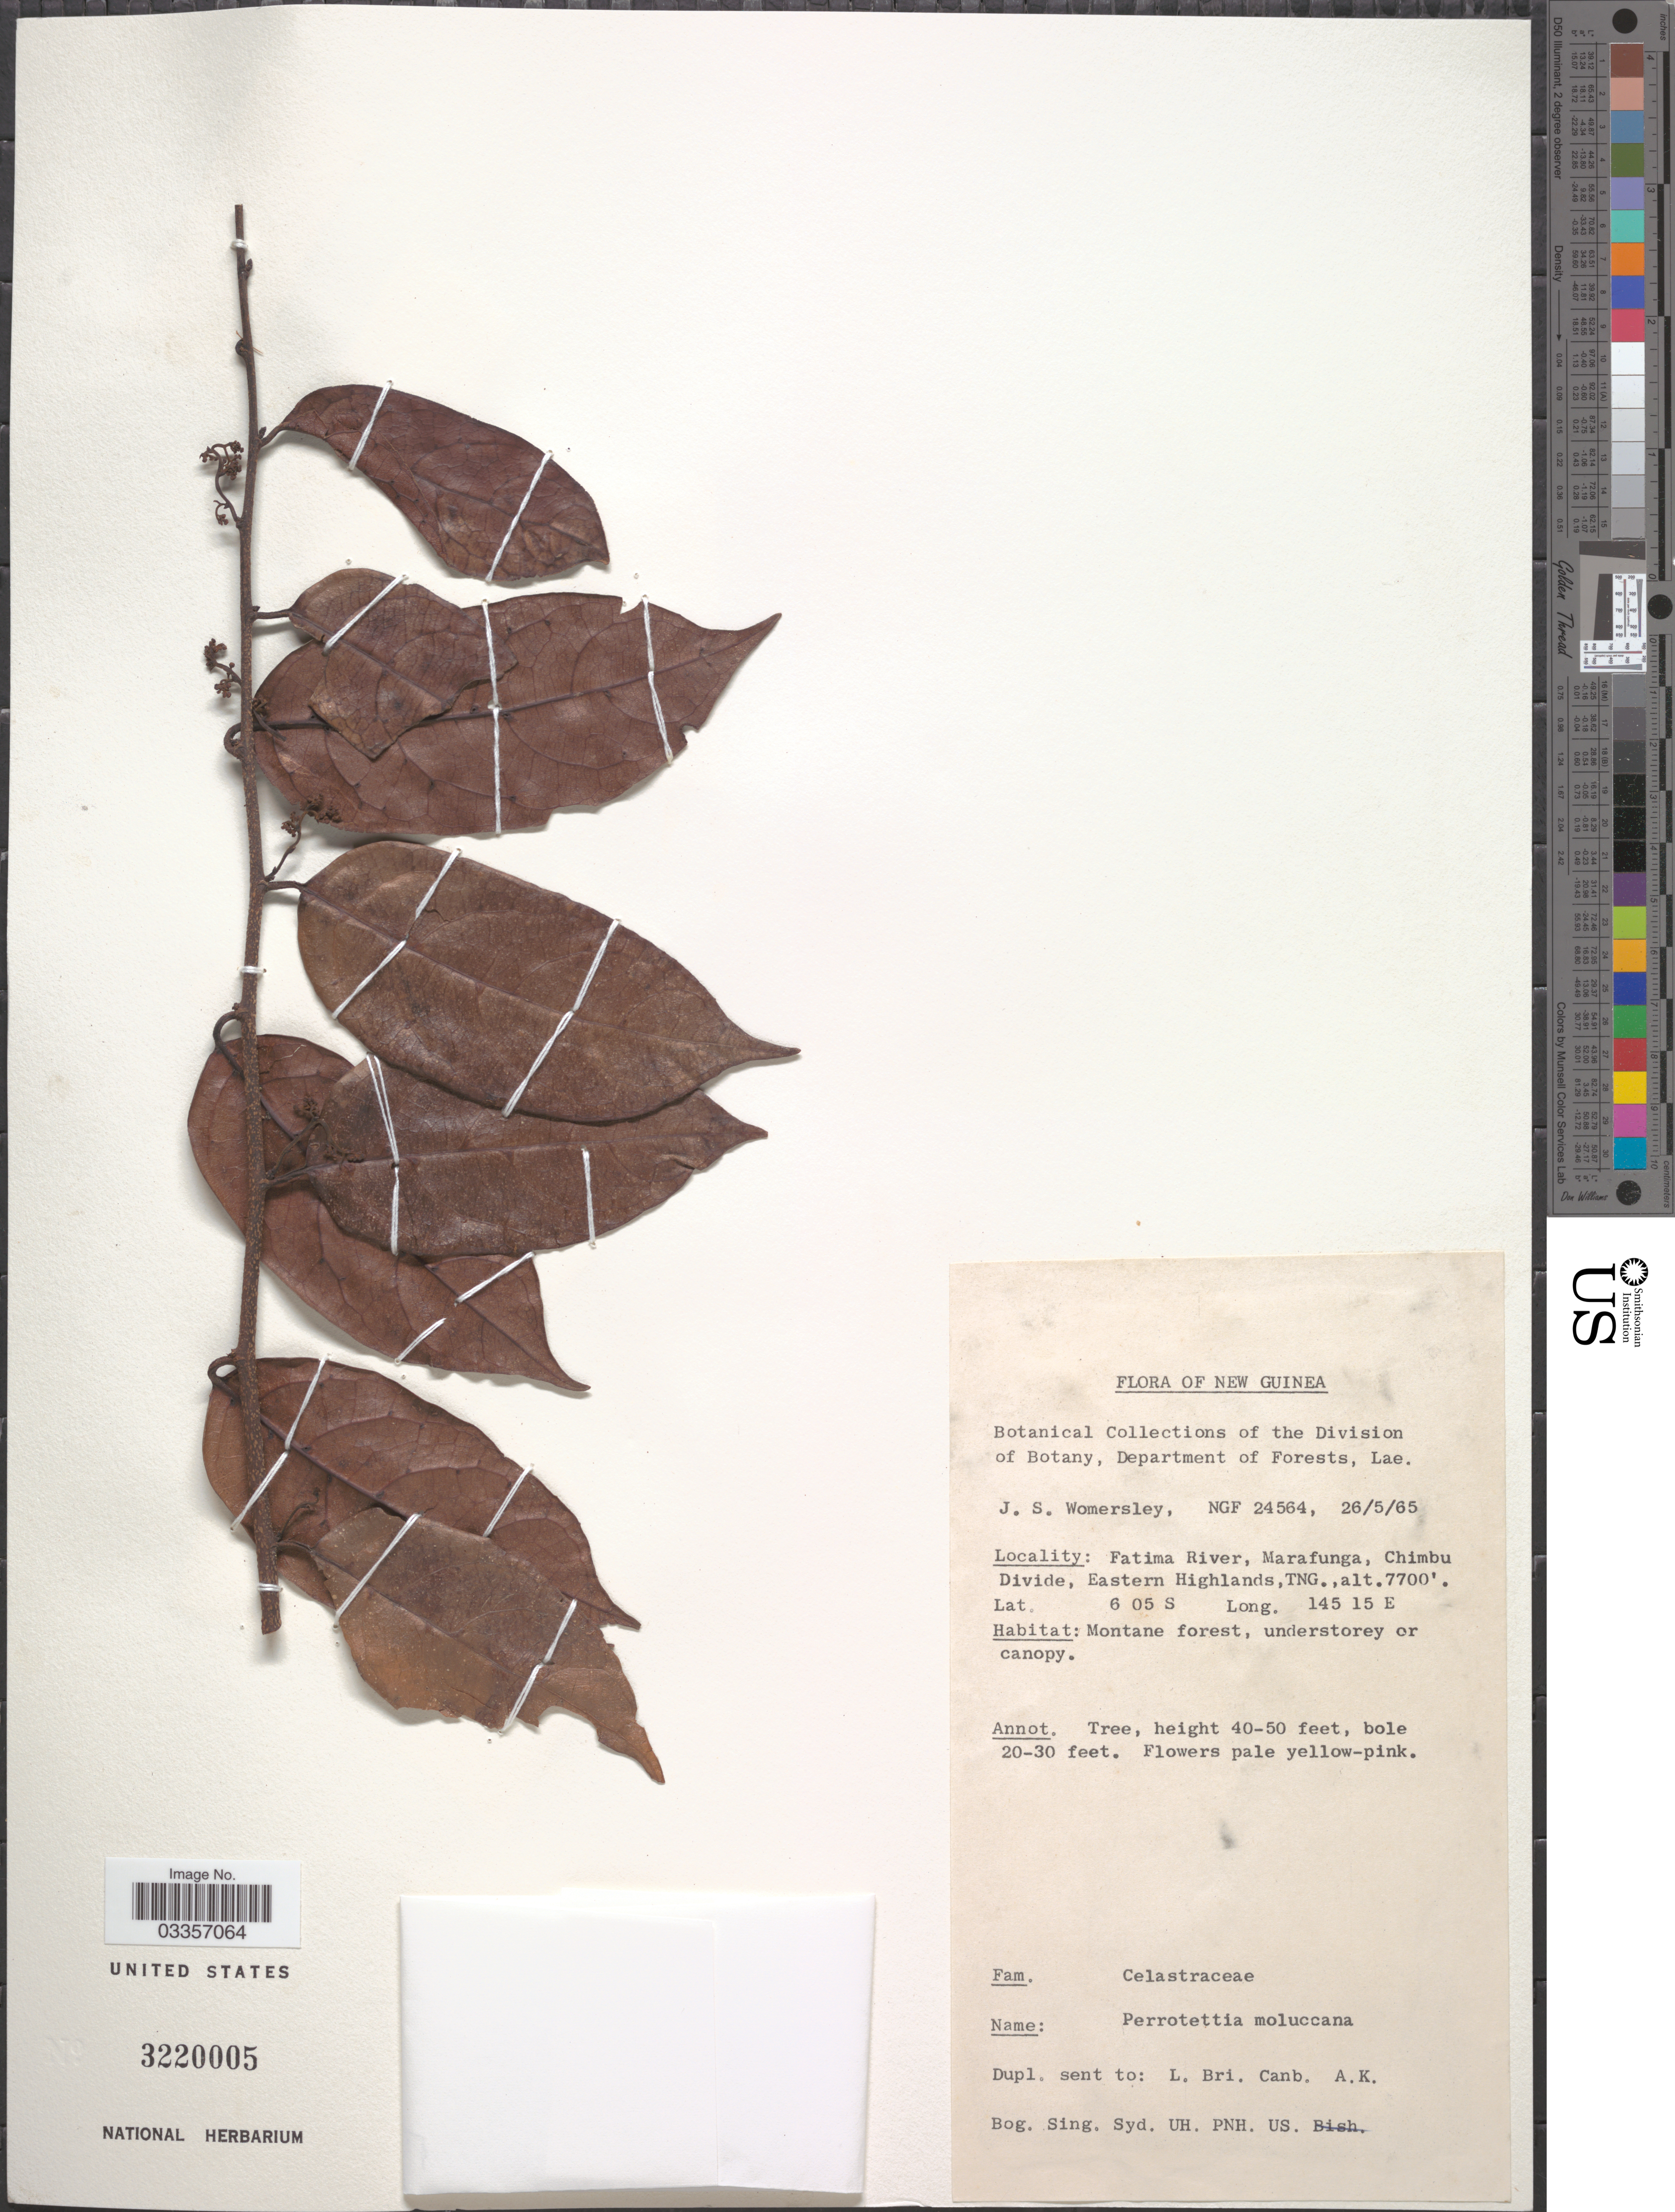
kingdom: Plantae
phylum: Tracheophyta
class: Magnoliopsida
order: Huerteales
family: Dipentodontaceae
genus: Perrottetia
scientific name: Perrottetia alpestris subsp. moluccana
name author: (Blume) Ding Hou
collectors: J. S. Womersley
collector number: NGF24564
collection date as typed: Transcribed d/m/y: 26/5/65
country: Papua New Guinea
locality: New Guinea, Fatima River, Marafunga, Chimbu Divide, Eastern Highlands, TNG.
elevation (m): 2347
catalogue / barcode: US 3220005